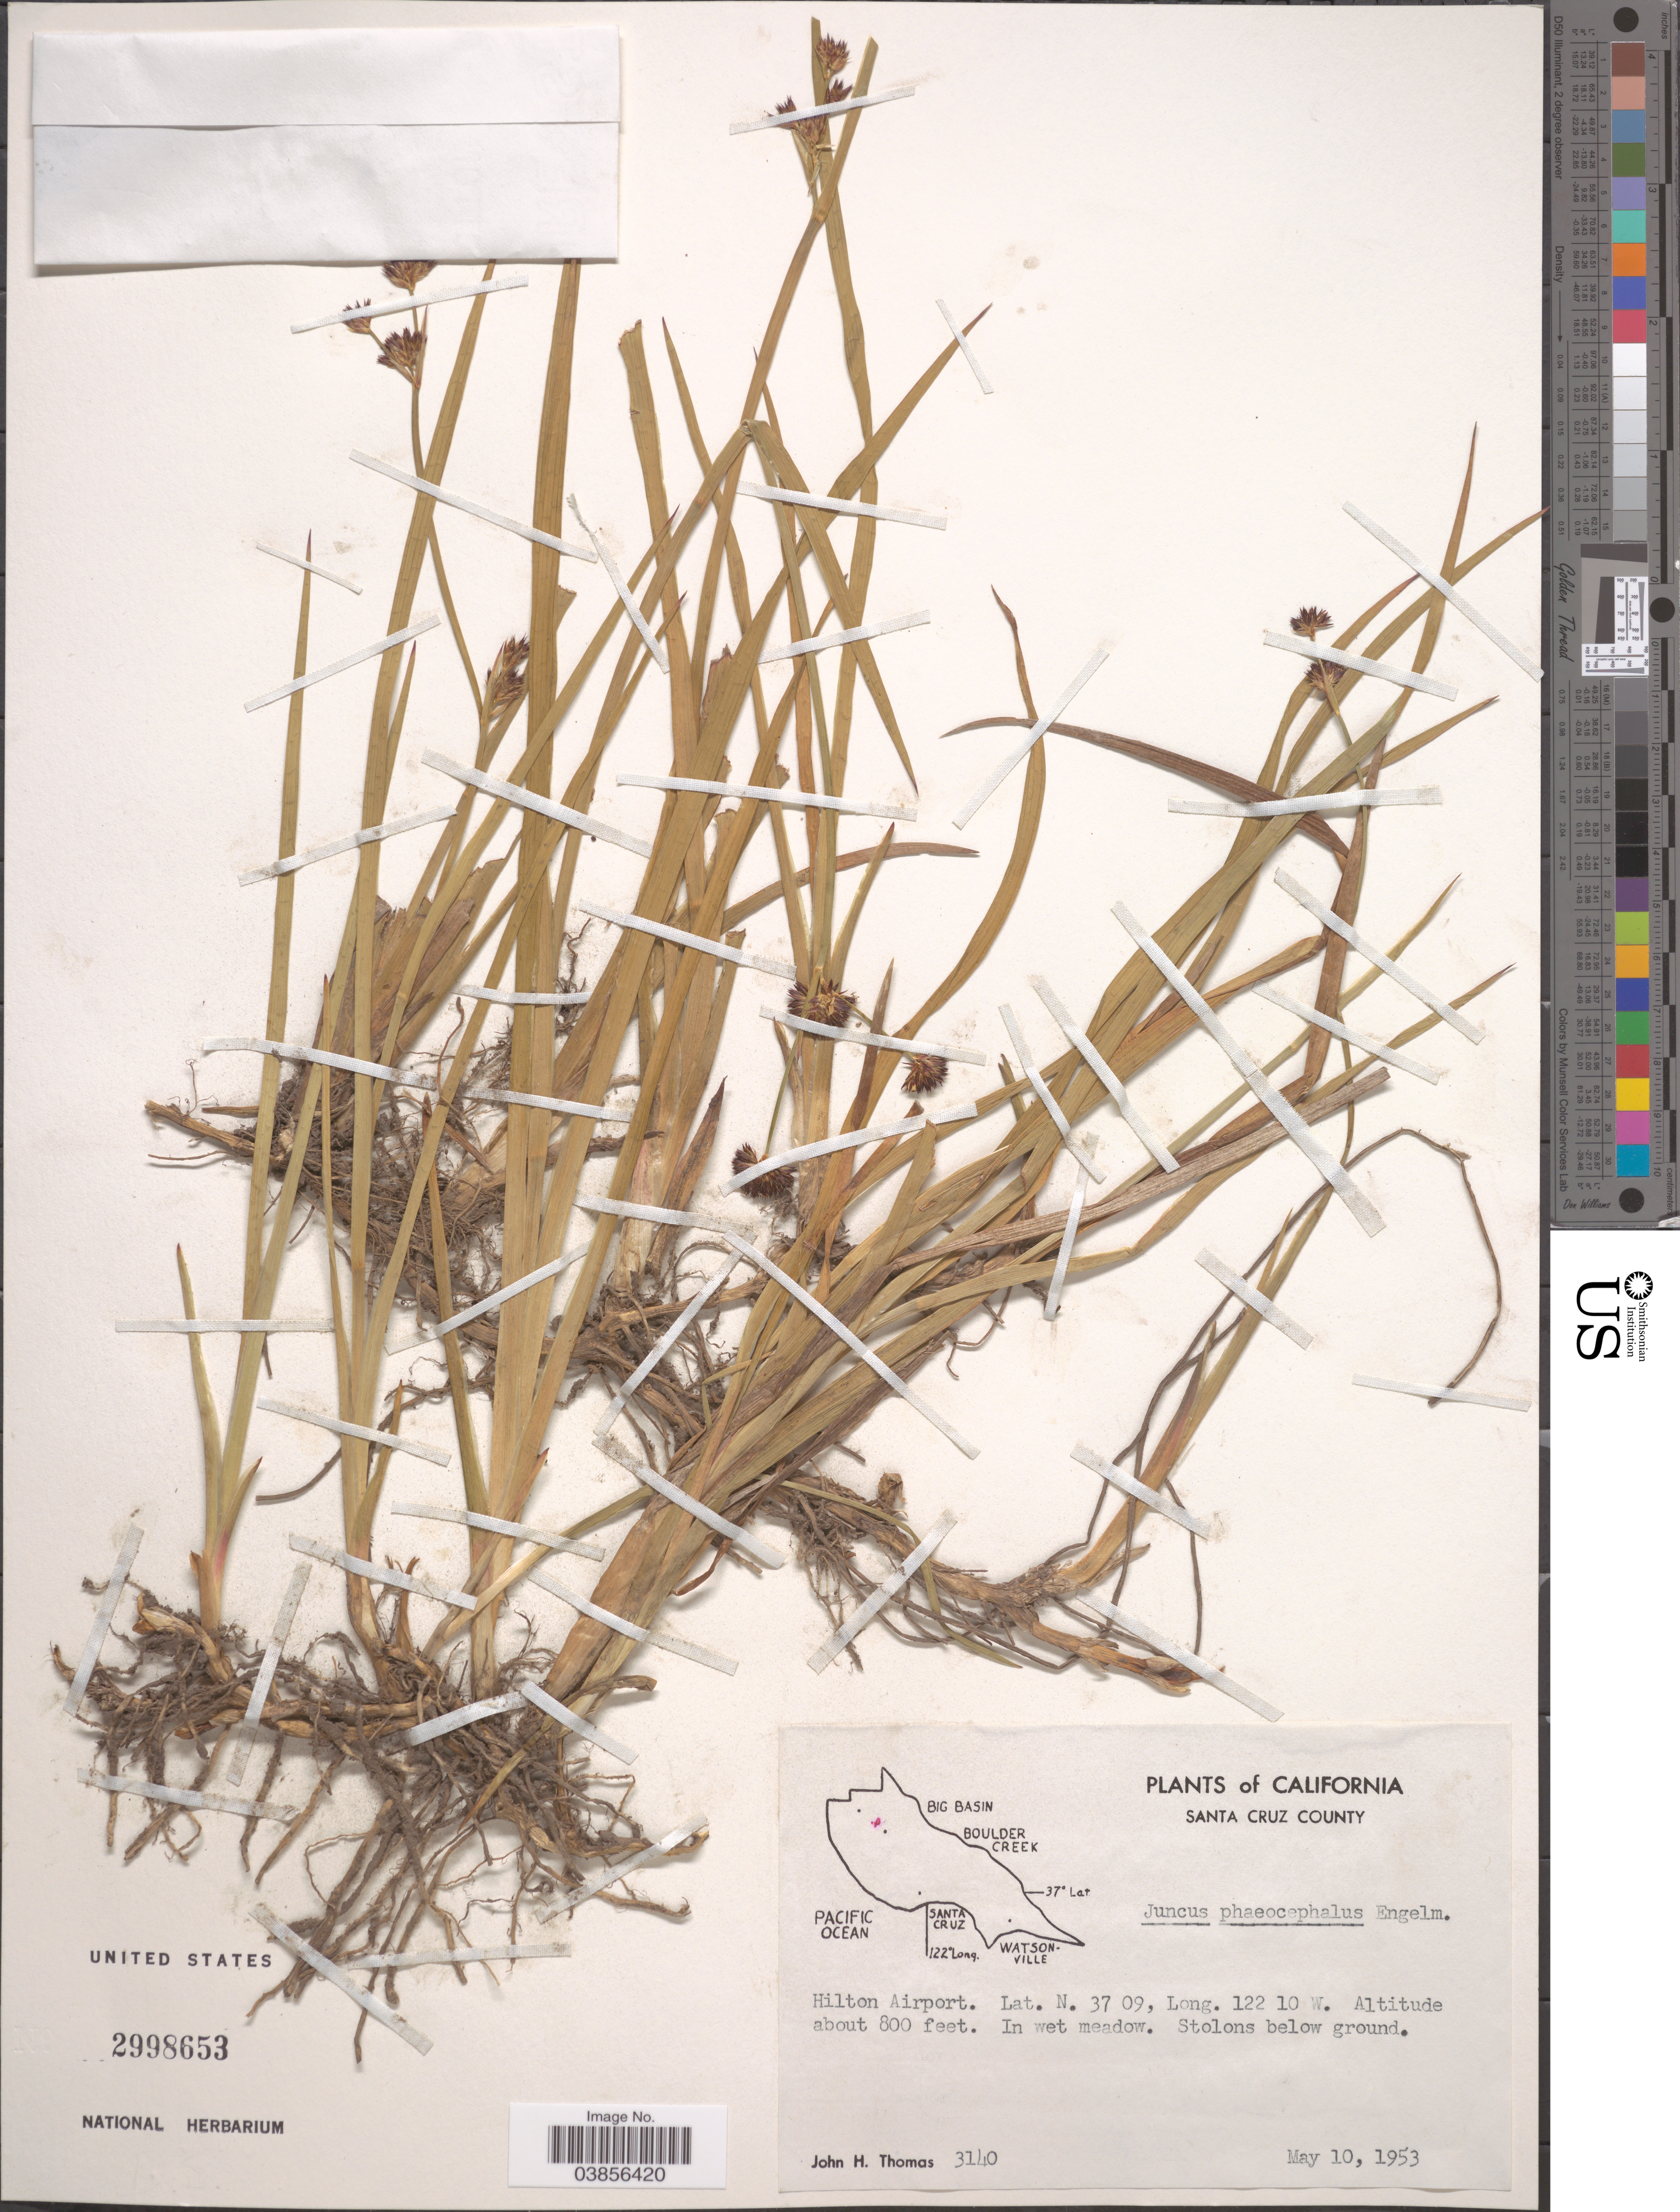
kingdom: Plantae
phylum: Tracheophyta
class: Liliopsida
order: Poales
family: Juncaceae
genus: Juncus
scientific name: Juncus phaeocephalus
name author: Engelm.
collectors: J. H. Thomas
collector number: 3140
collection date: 1953-05-10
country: United States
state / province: California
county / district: Santa Cruz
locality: Santa Cruz County. Hilton Airport.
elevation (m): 244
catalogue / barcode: US 2998653